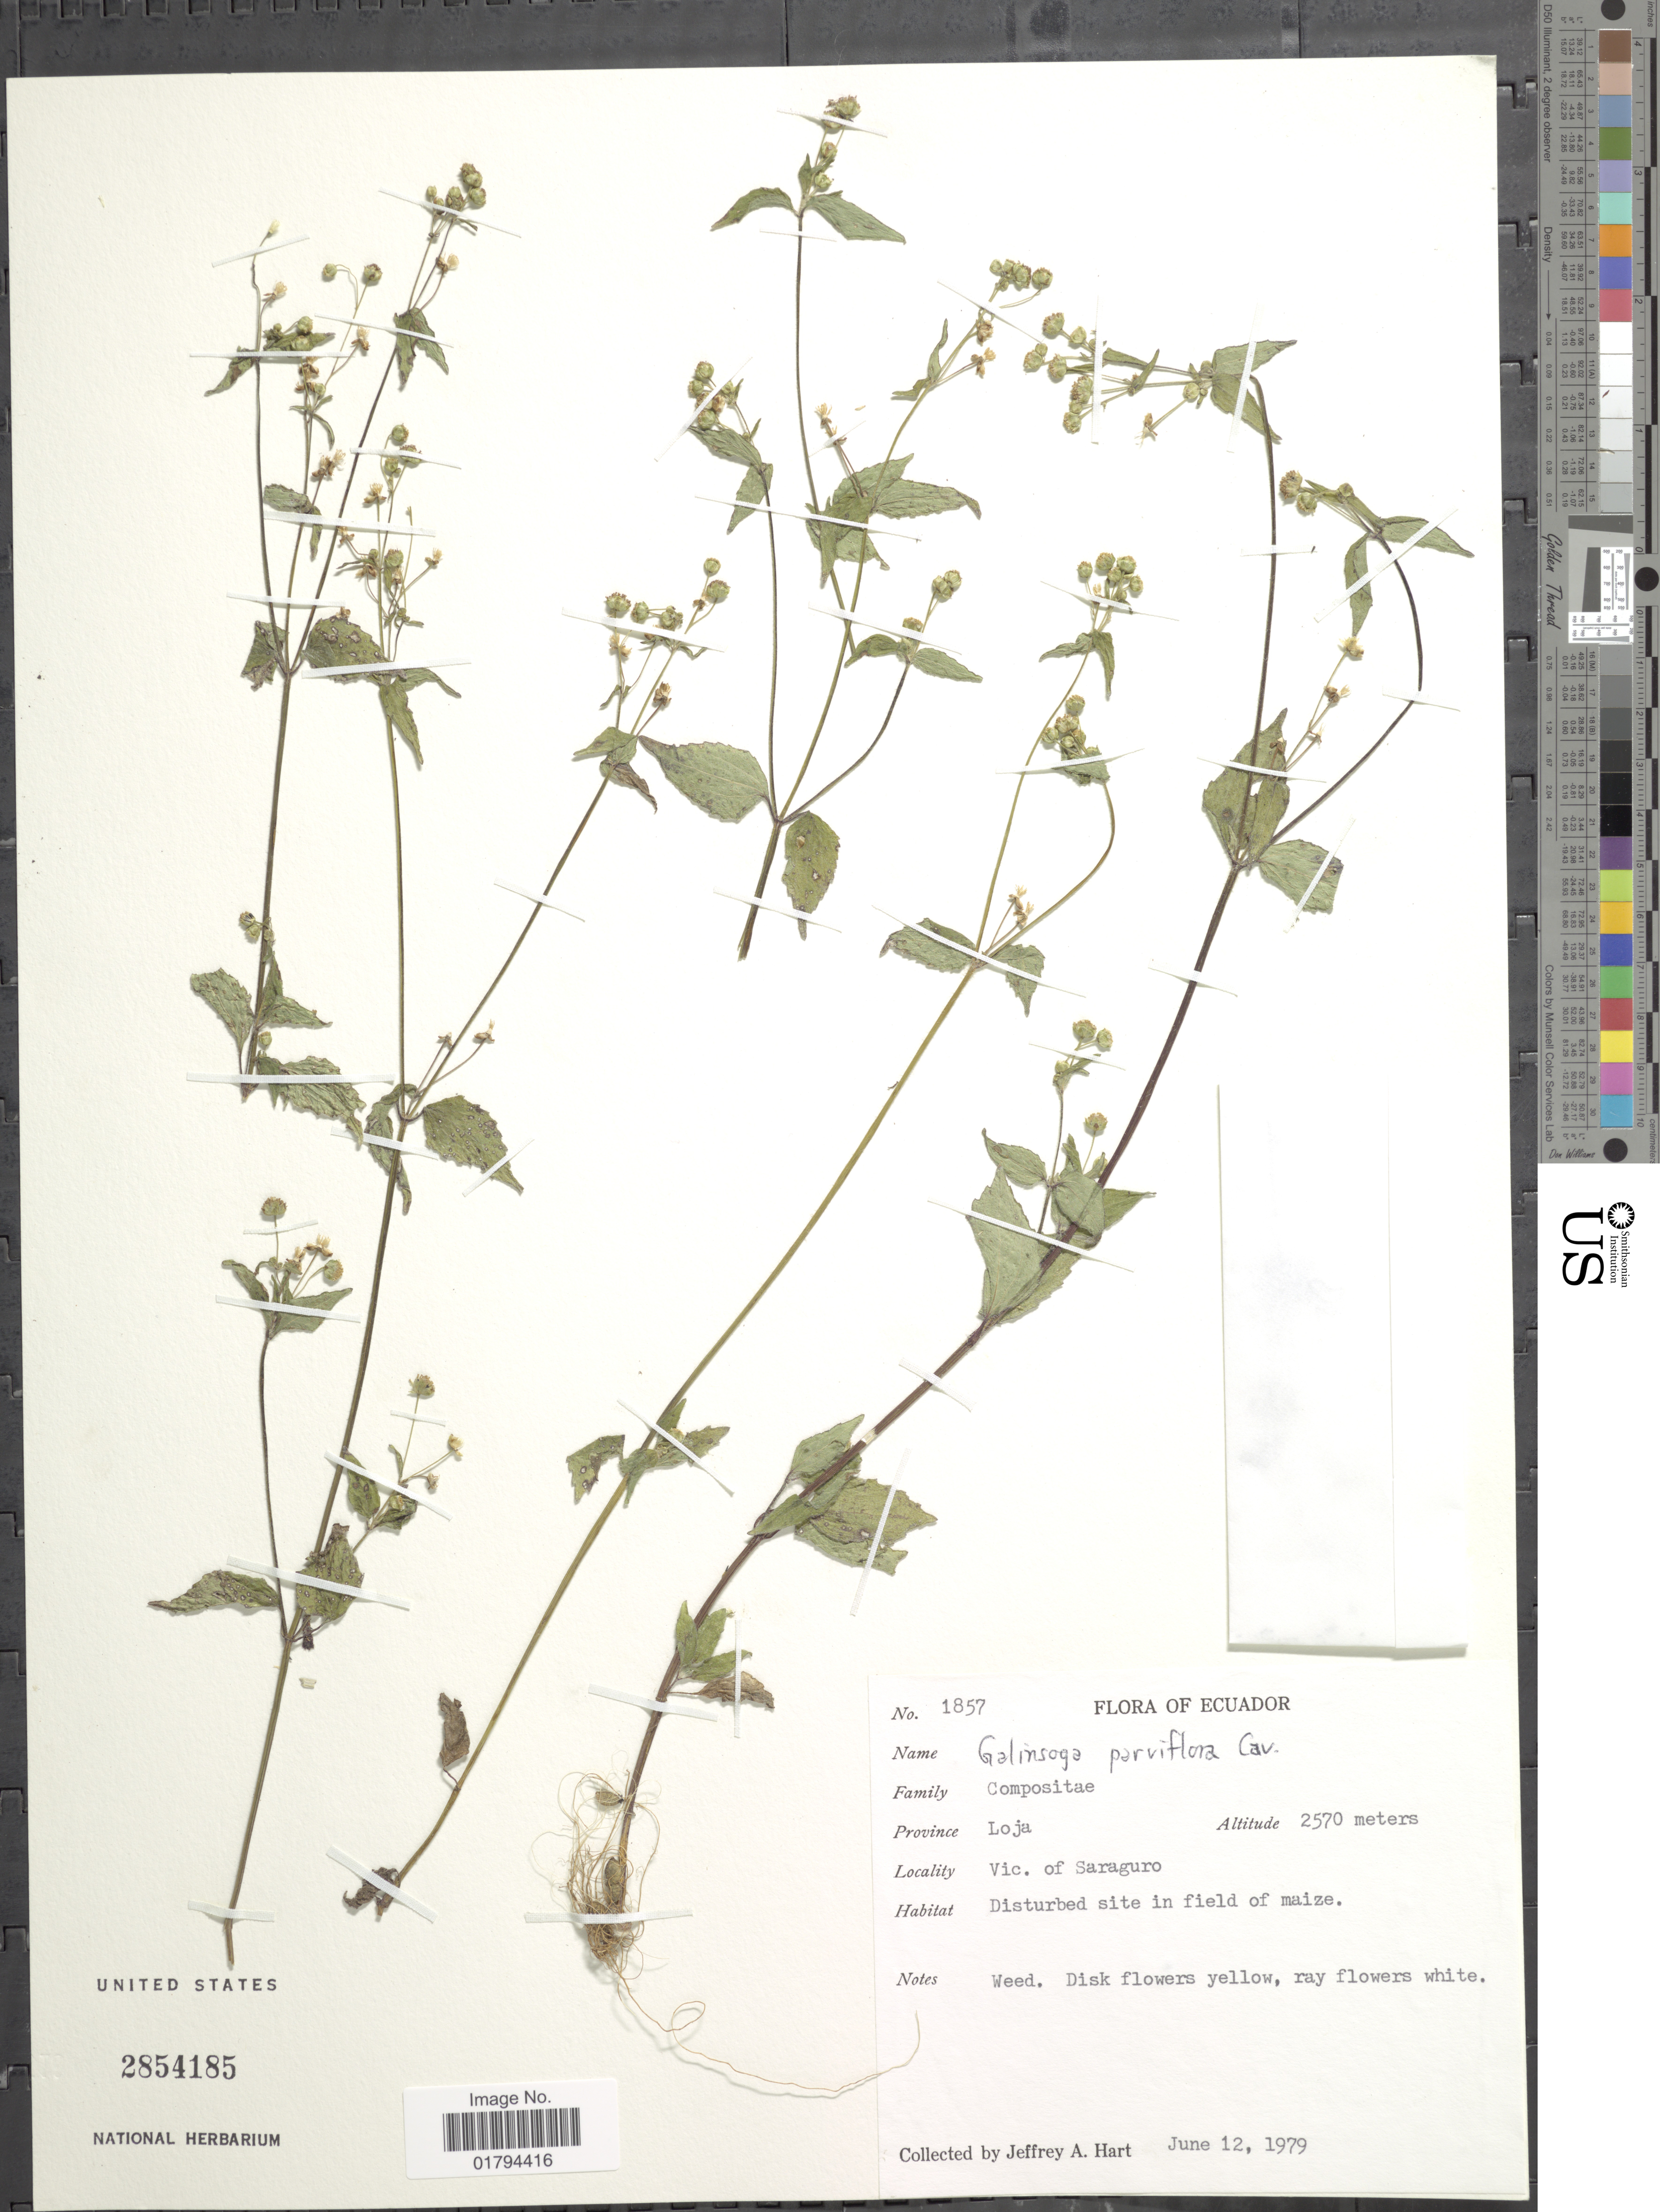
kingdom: Plantae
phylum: Tracheophyta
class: Magnoliopsida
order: Asterales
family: Asteraceae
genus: Galinsoga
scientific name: Galinsoga parviflora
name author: Cav.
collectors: J. A. Hart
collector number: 1857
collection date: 1979-06-12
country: Ecuador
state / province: Loja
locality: Vic. of Saraguro, disturbed site in field of maize.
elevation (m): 2570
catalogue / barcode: US 2854185